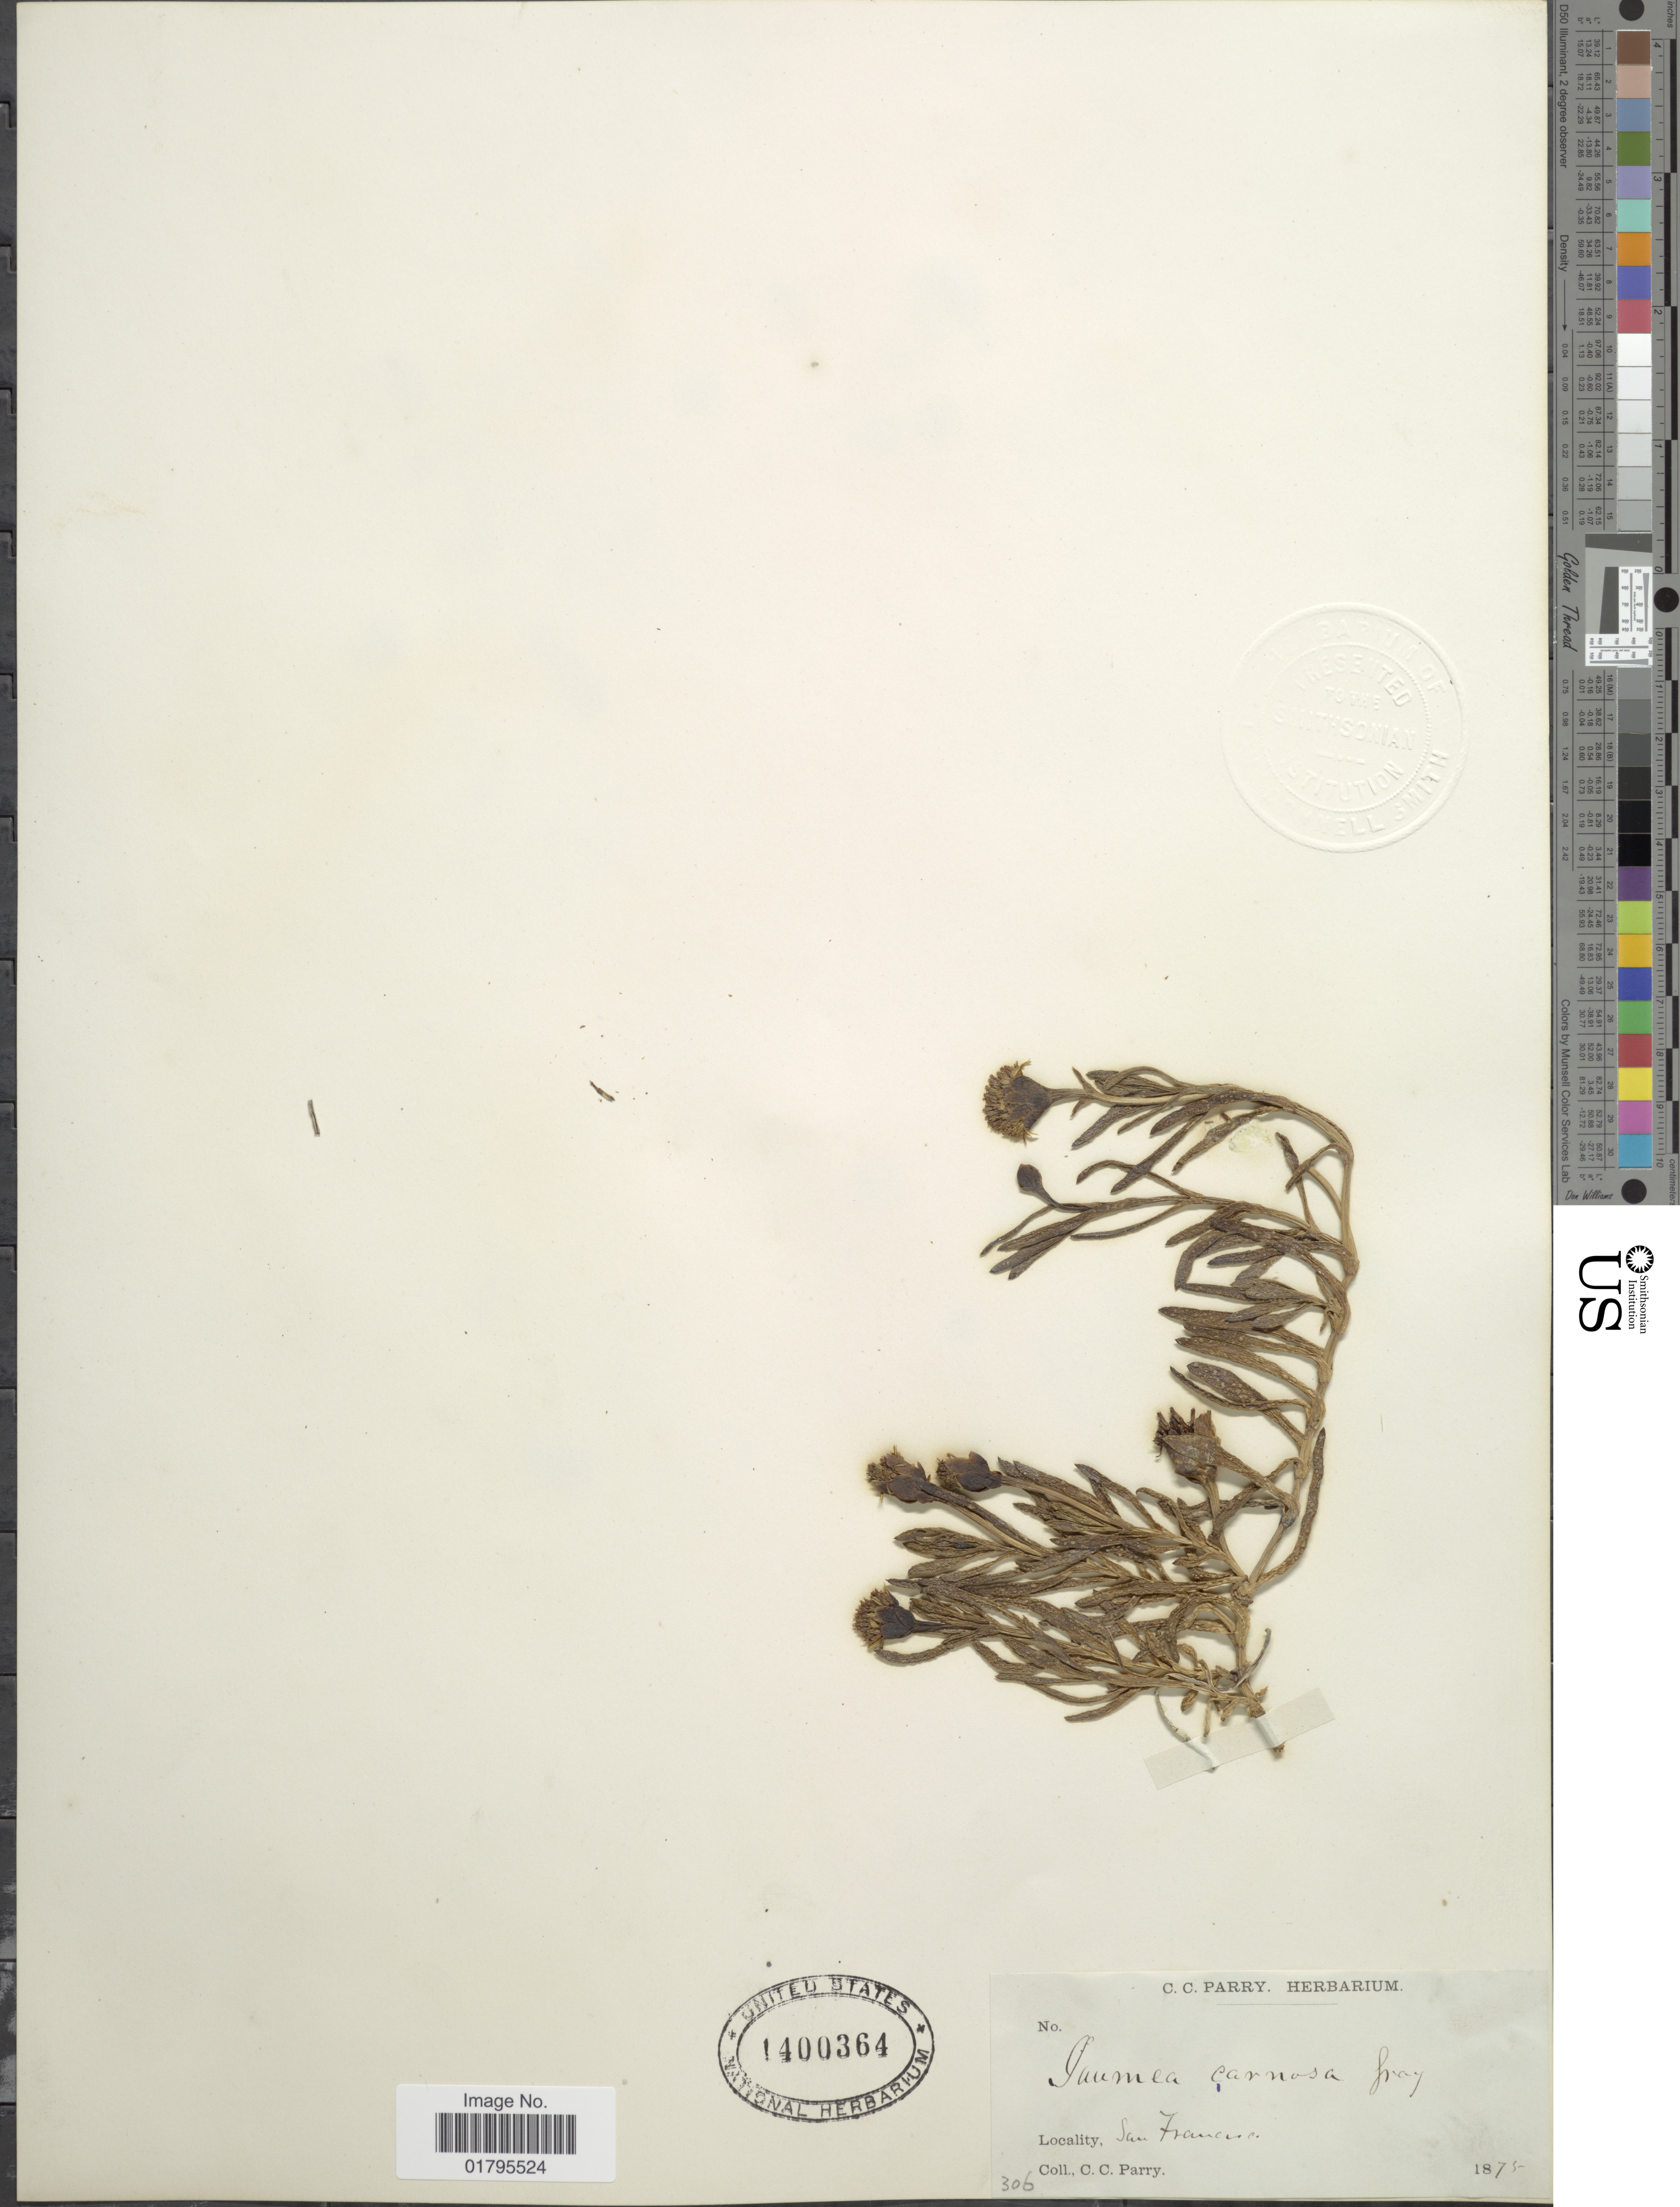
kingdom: Plantae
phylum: Tracheophyta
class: Magnoliopsida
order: Asterales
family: Asteraceae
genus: Jaumea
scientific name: Jaumea carnosa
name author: (Less.) A. Gray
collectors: C. C. Parry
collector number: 306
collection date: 1875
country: United States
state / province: California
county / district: San Francisco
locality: San Francisco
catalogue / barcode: US 1400364